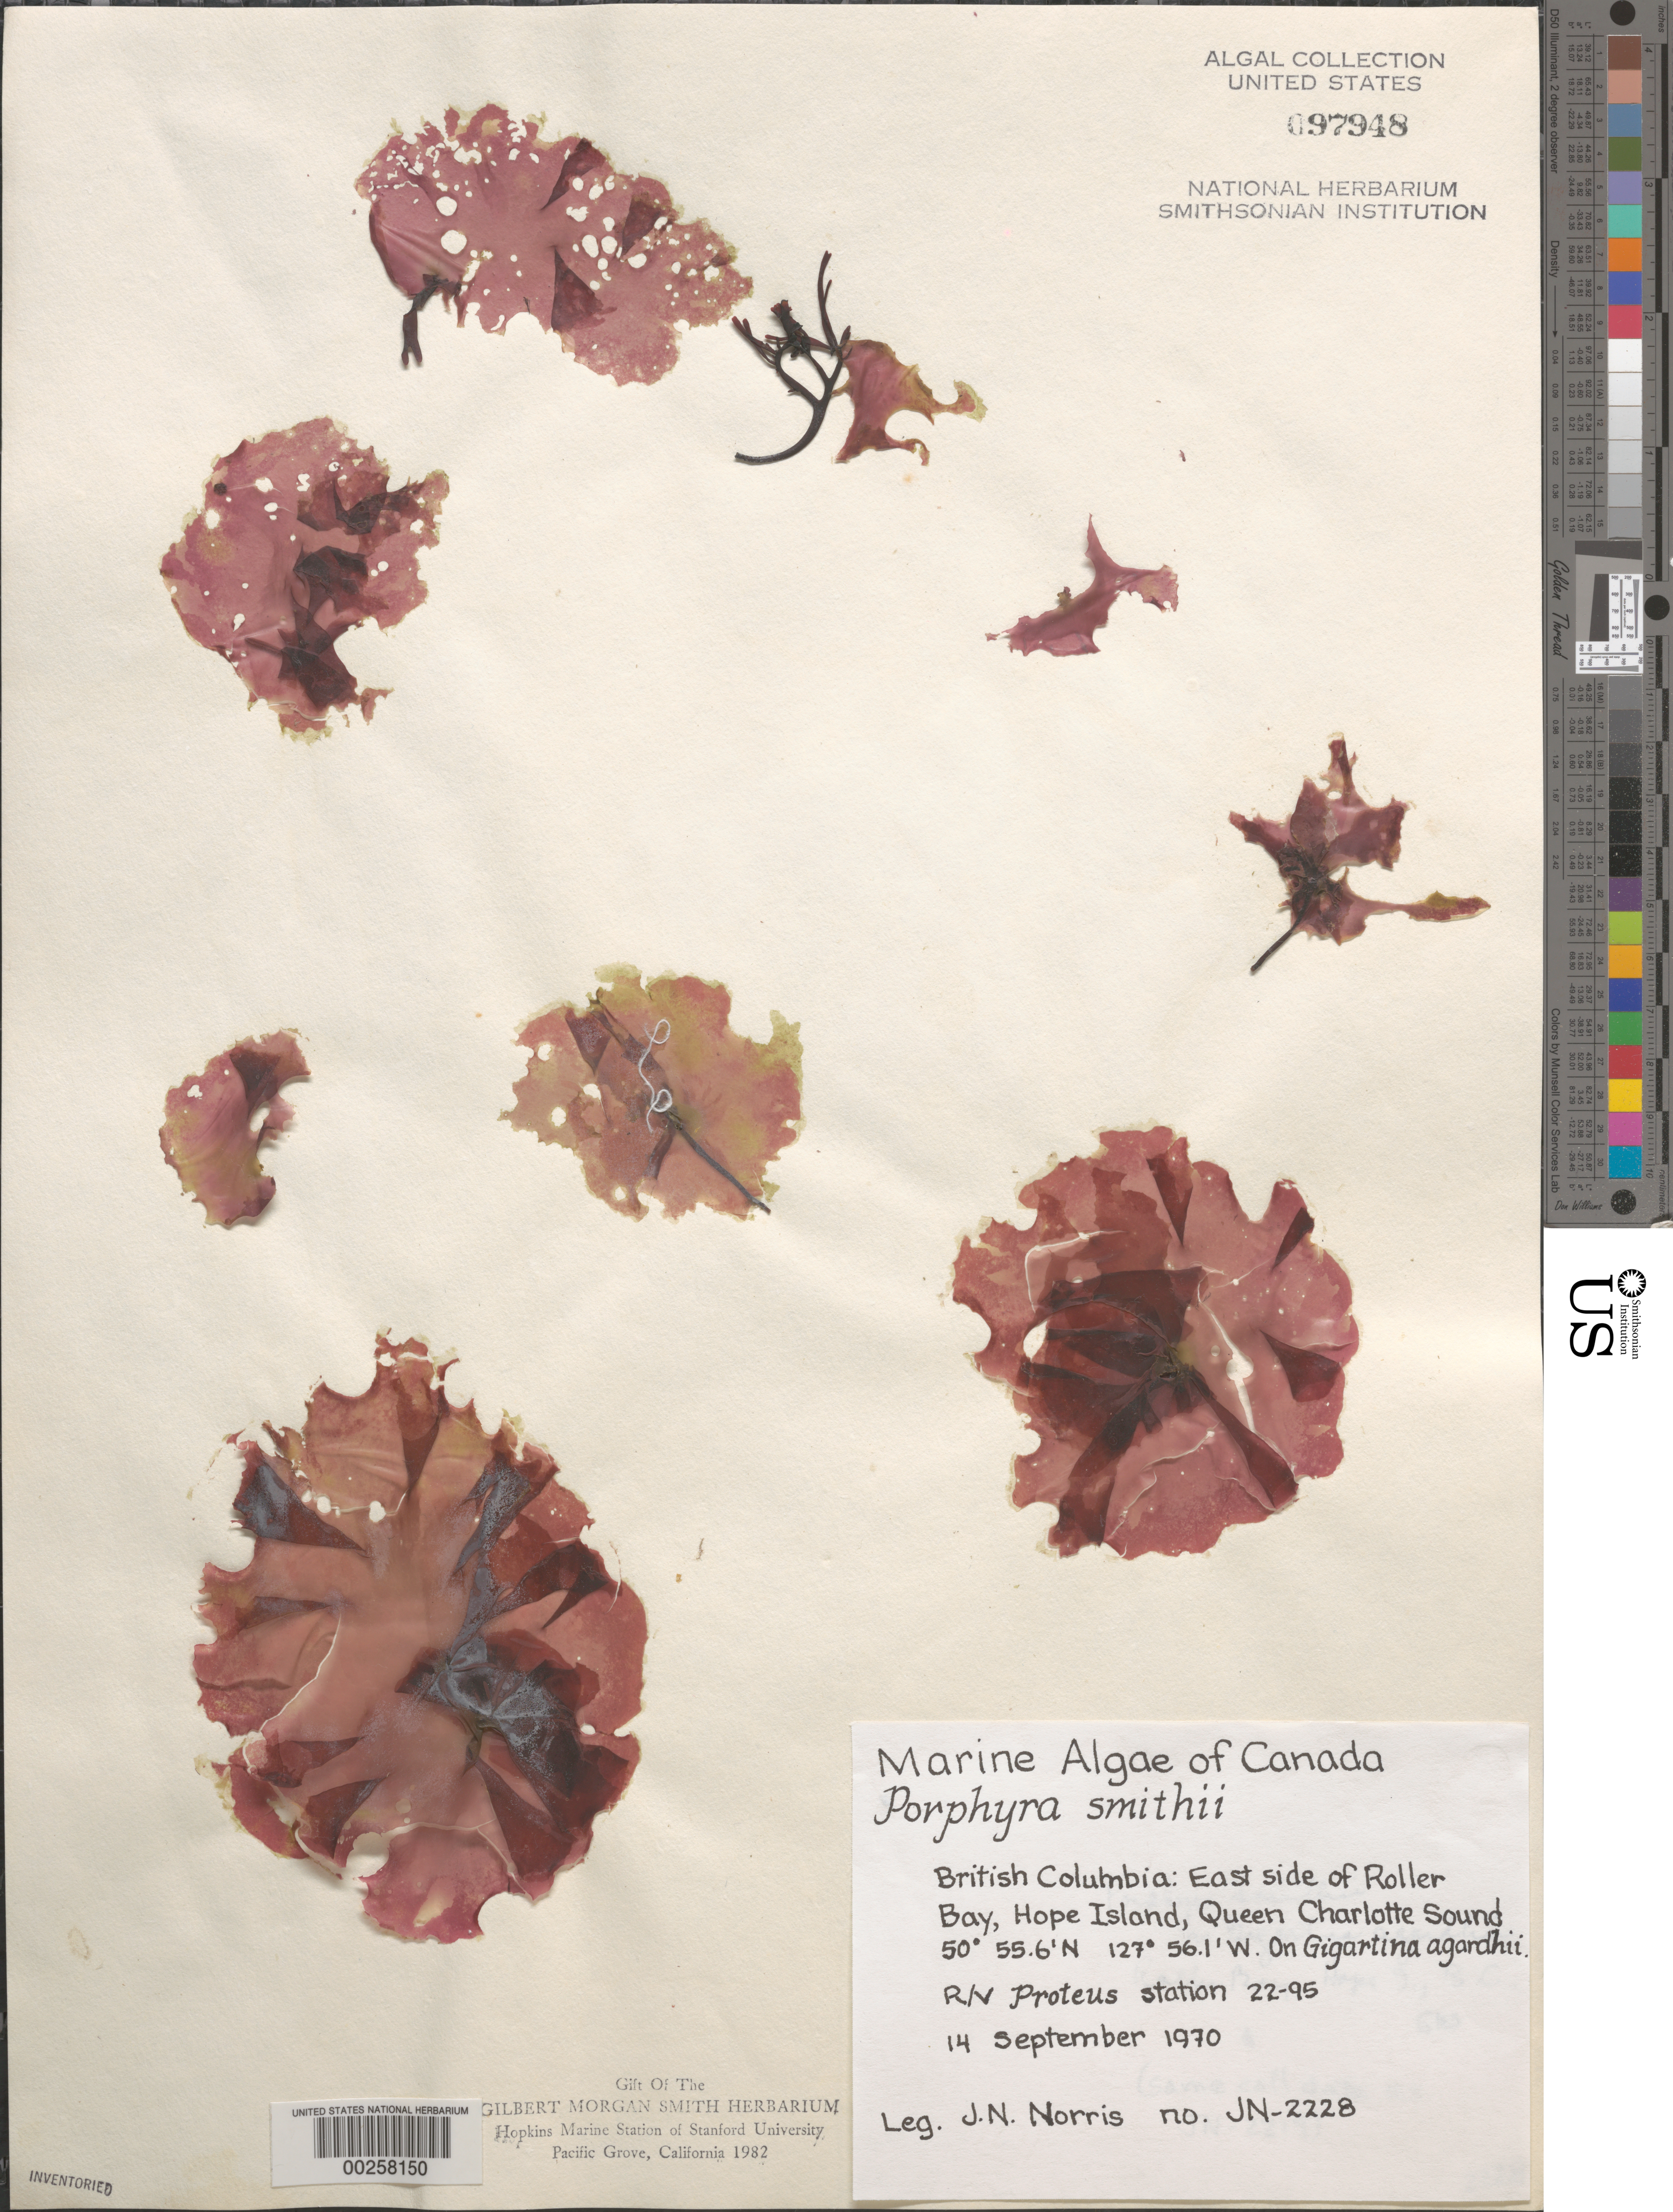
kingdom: Plantae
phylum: Rhodophyta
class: Bangiophyceae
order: Bangiales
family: Bangiaceae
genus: Pyropia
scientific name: Pyropia smithii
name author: (Hollenb. & I.A. Abbott) S.C. Lindstrom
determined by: Algae name updating Project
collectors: J. N. Norris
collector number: JN-2286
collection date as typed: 14 Sep 1970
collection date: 1970-09-14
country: Canada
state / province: British Columbia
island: Hope Island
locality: Roller Bay, Queen Charlotte Sound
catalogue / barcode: US 97948